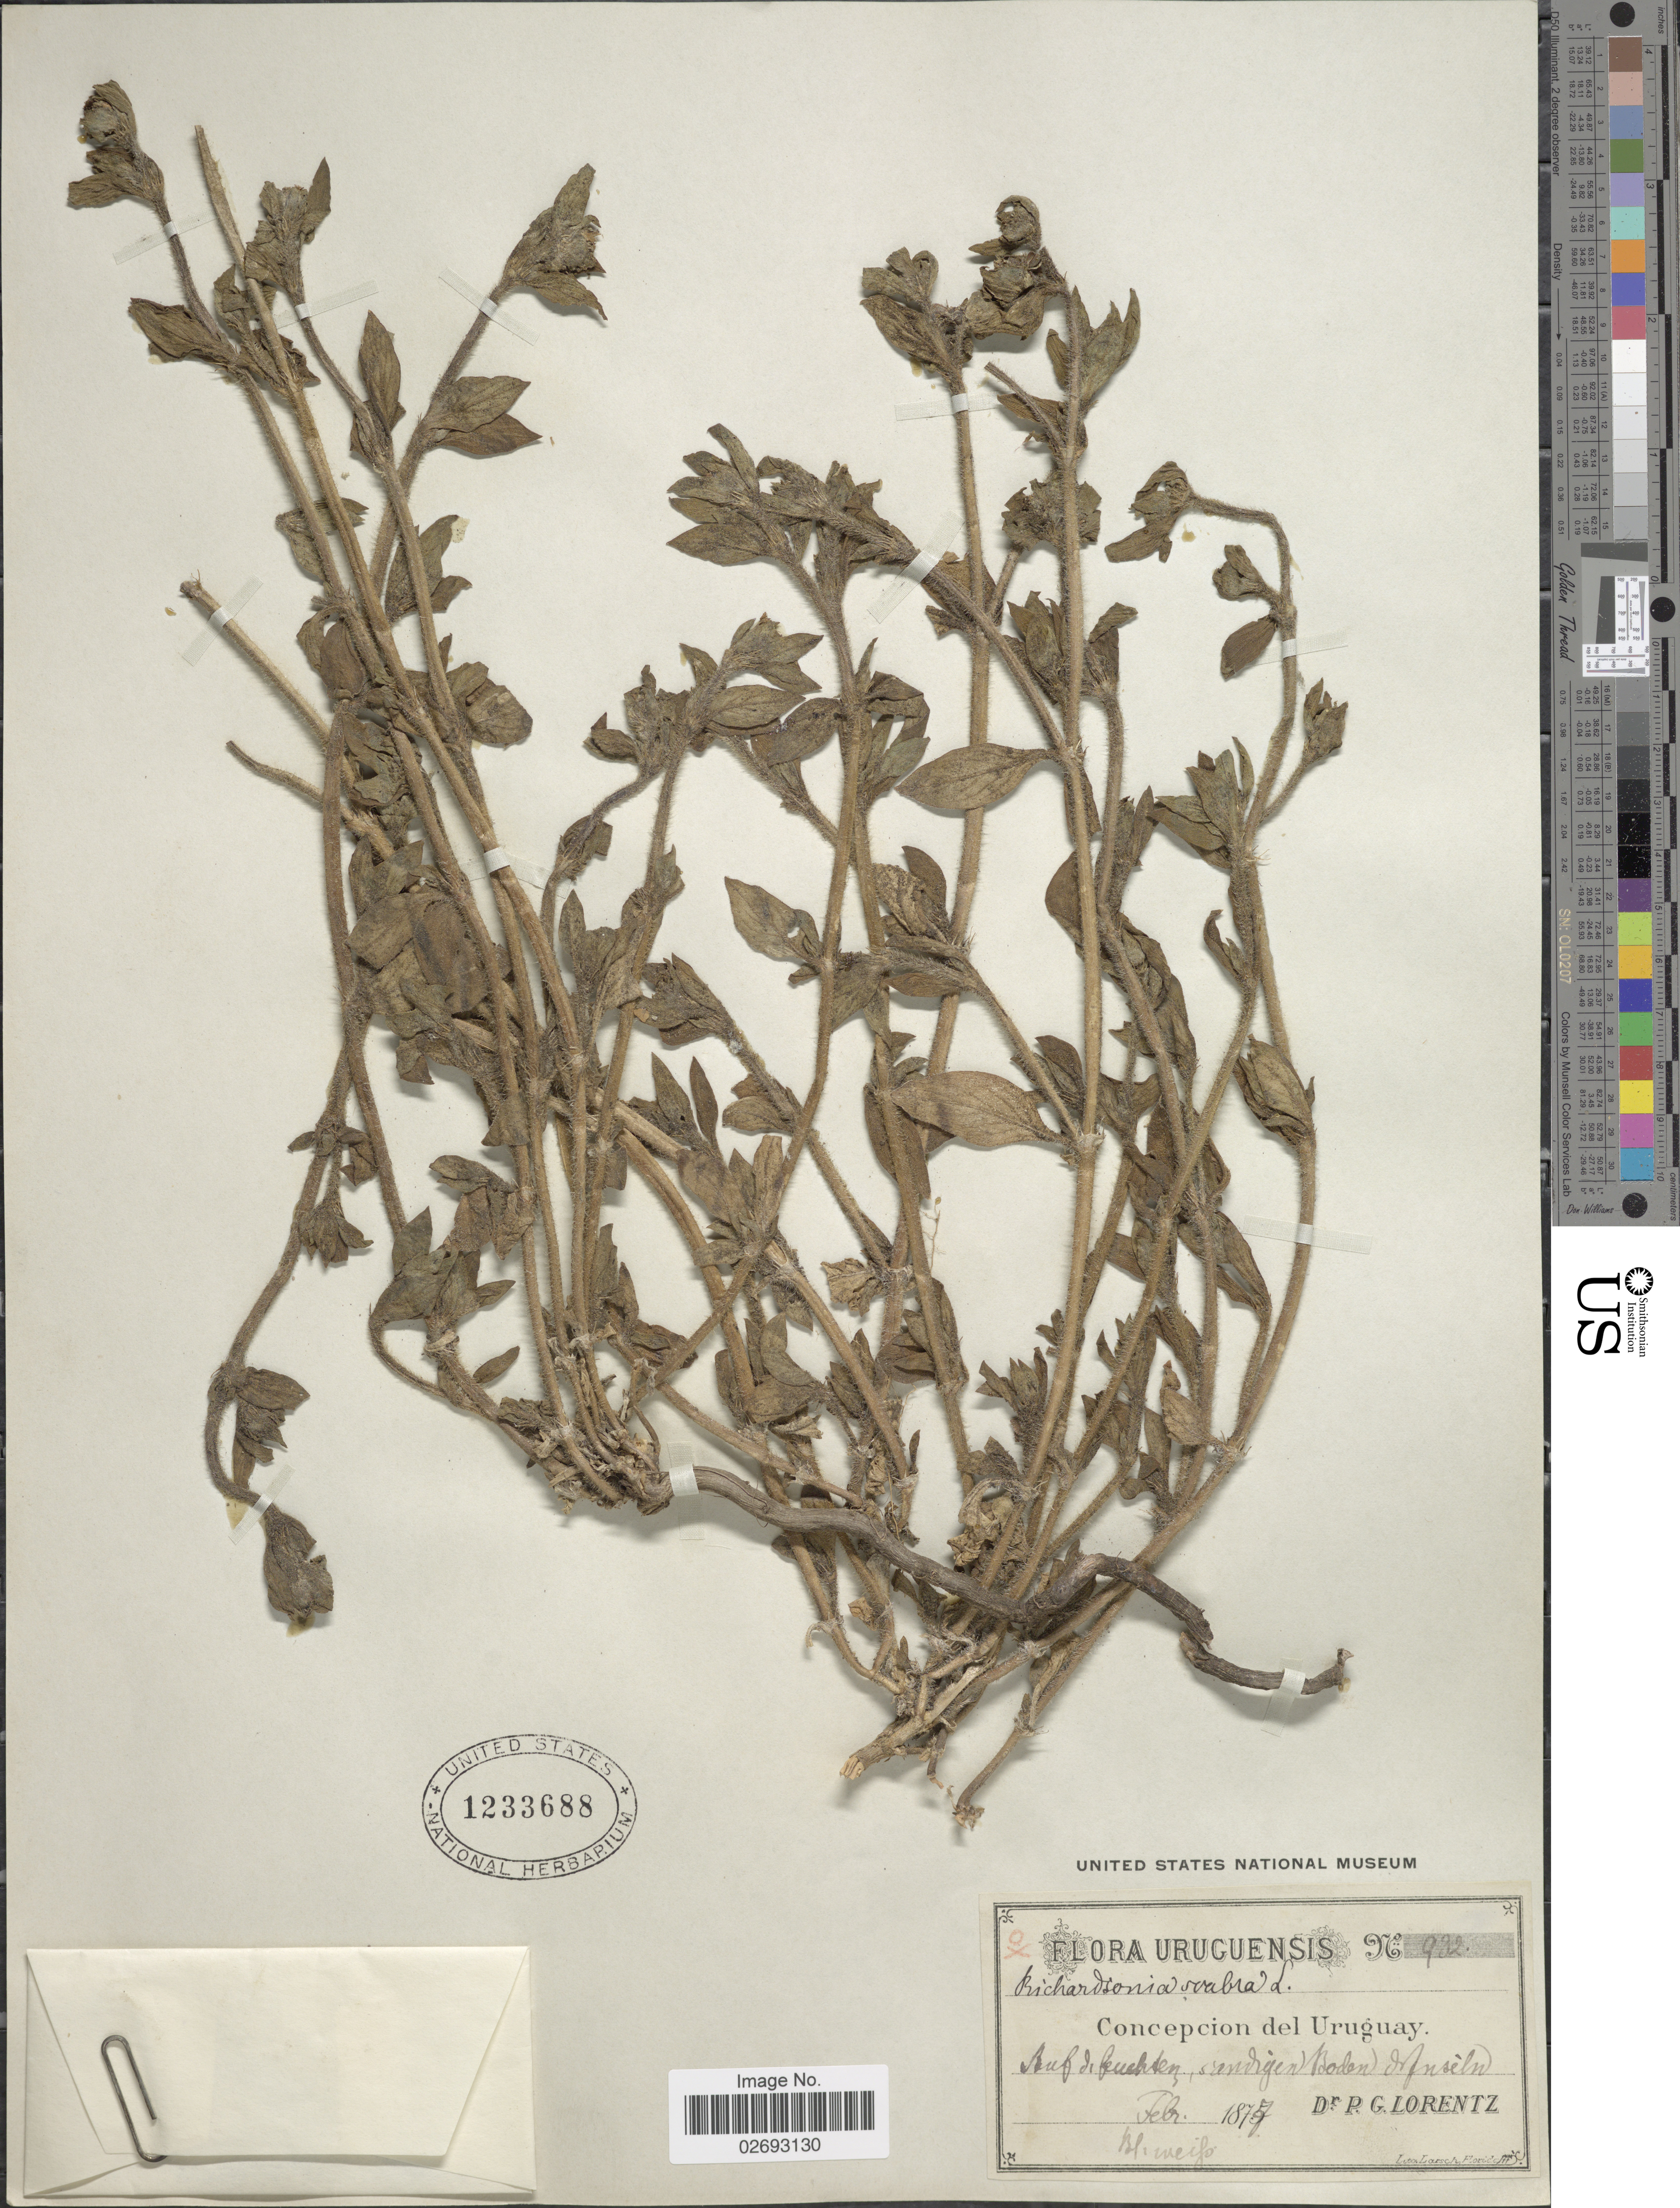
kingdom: Plantae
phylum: Tracheophyta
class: Magnoliopsida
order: Gentianales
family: Rubiaceae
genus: Richardia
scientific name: Richardia scabra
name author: L.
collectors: P. G. Lorentz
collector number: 932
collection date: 1877-02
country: Uruguay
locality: Sandigen Boden d Inseln [interpreted]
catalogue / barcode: US 1233688